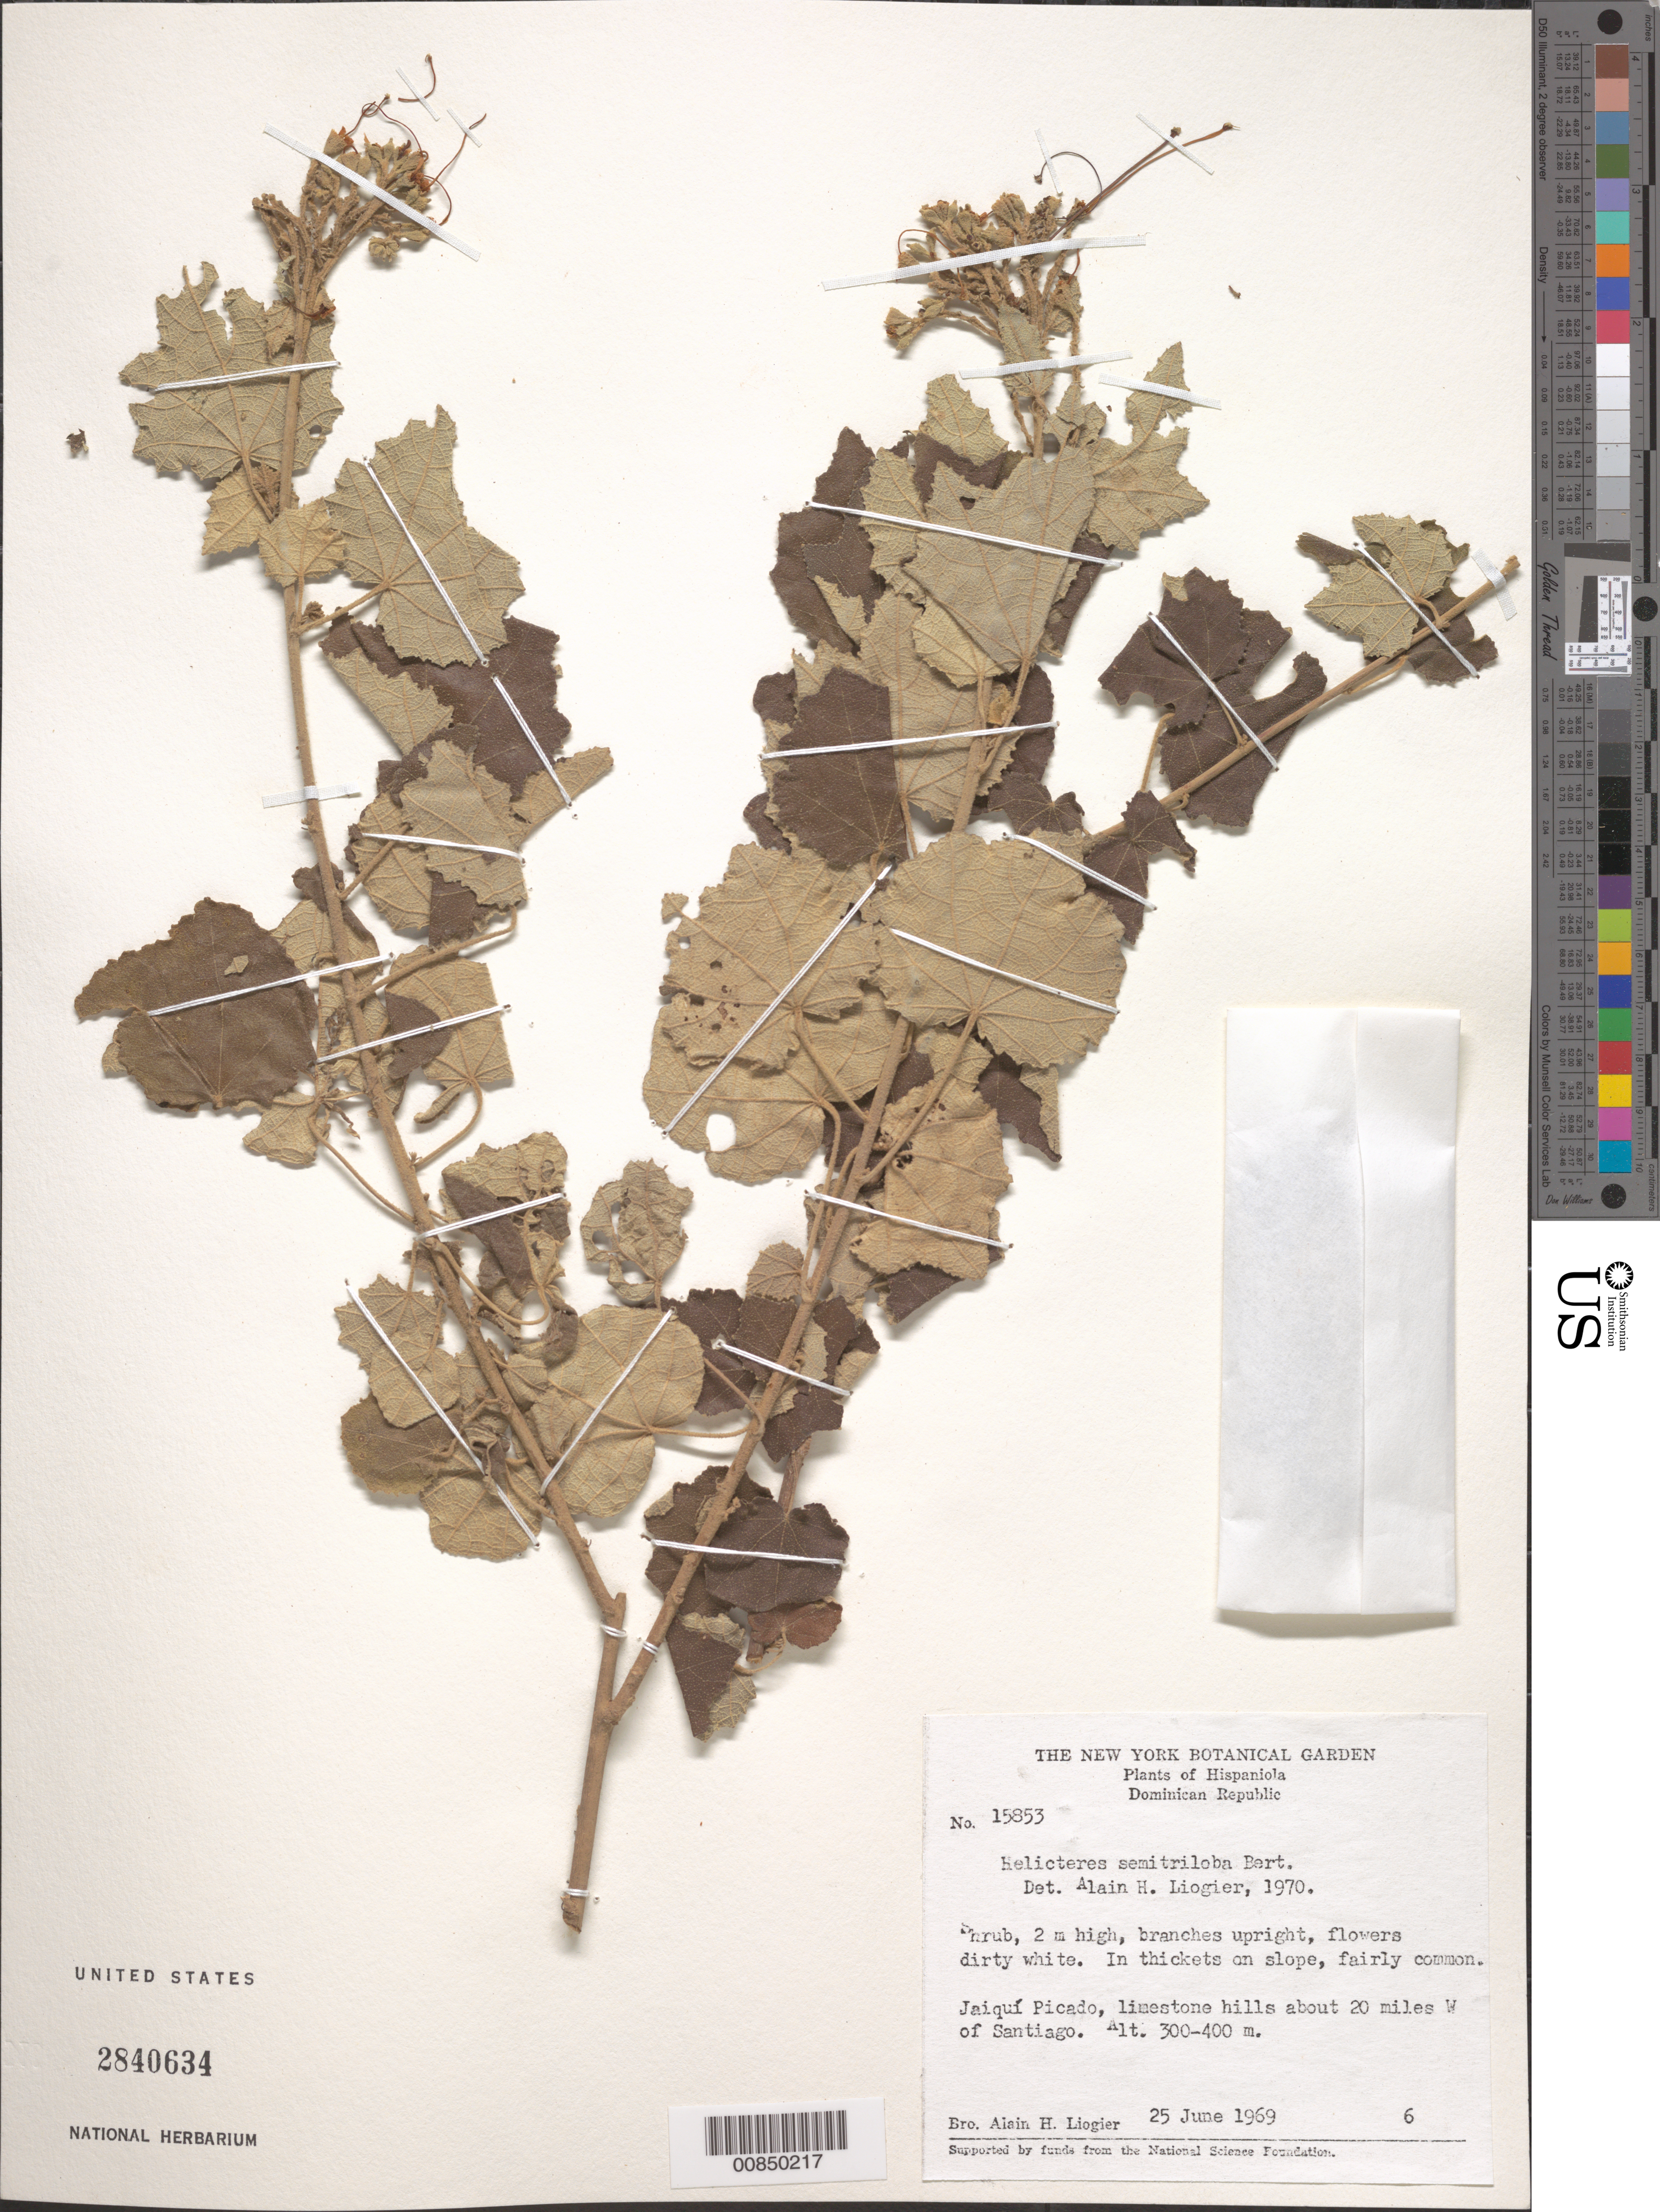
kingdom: Plantae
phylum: Tracheophyta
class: Magnoliopsida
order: Malvales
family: Malvaceae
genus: Helicteres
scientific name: Helicteres semitriloba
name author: Bertero ex DC.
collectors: A. H. Liogier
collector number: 15853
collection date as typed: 25 Jun 1969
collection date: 1969-06-25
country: Dominican Republic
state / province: Santiago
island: Hispaniola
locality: Jaiquí Picado, about 20 miles W of Santiago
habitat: In thickets on slope of limestone hills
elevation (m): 300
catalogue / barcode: US 2840634